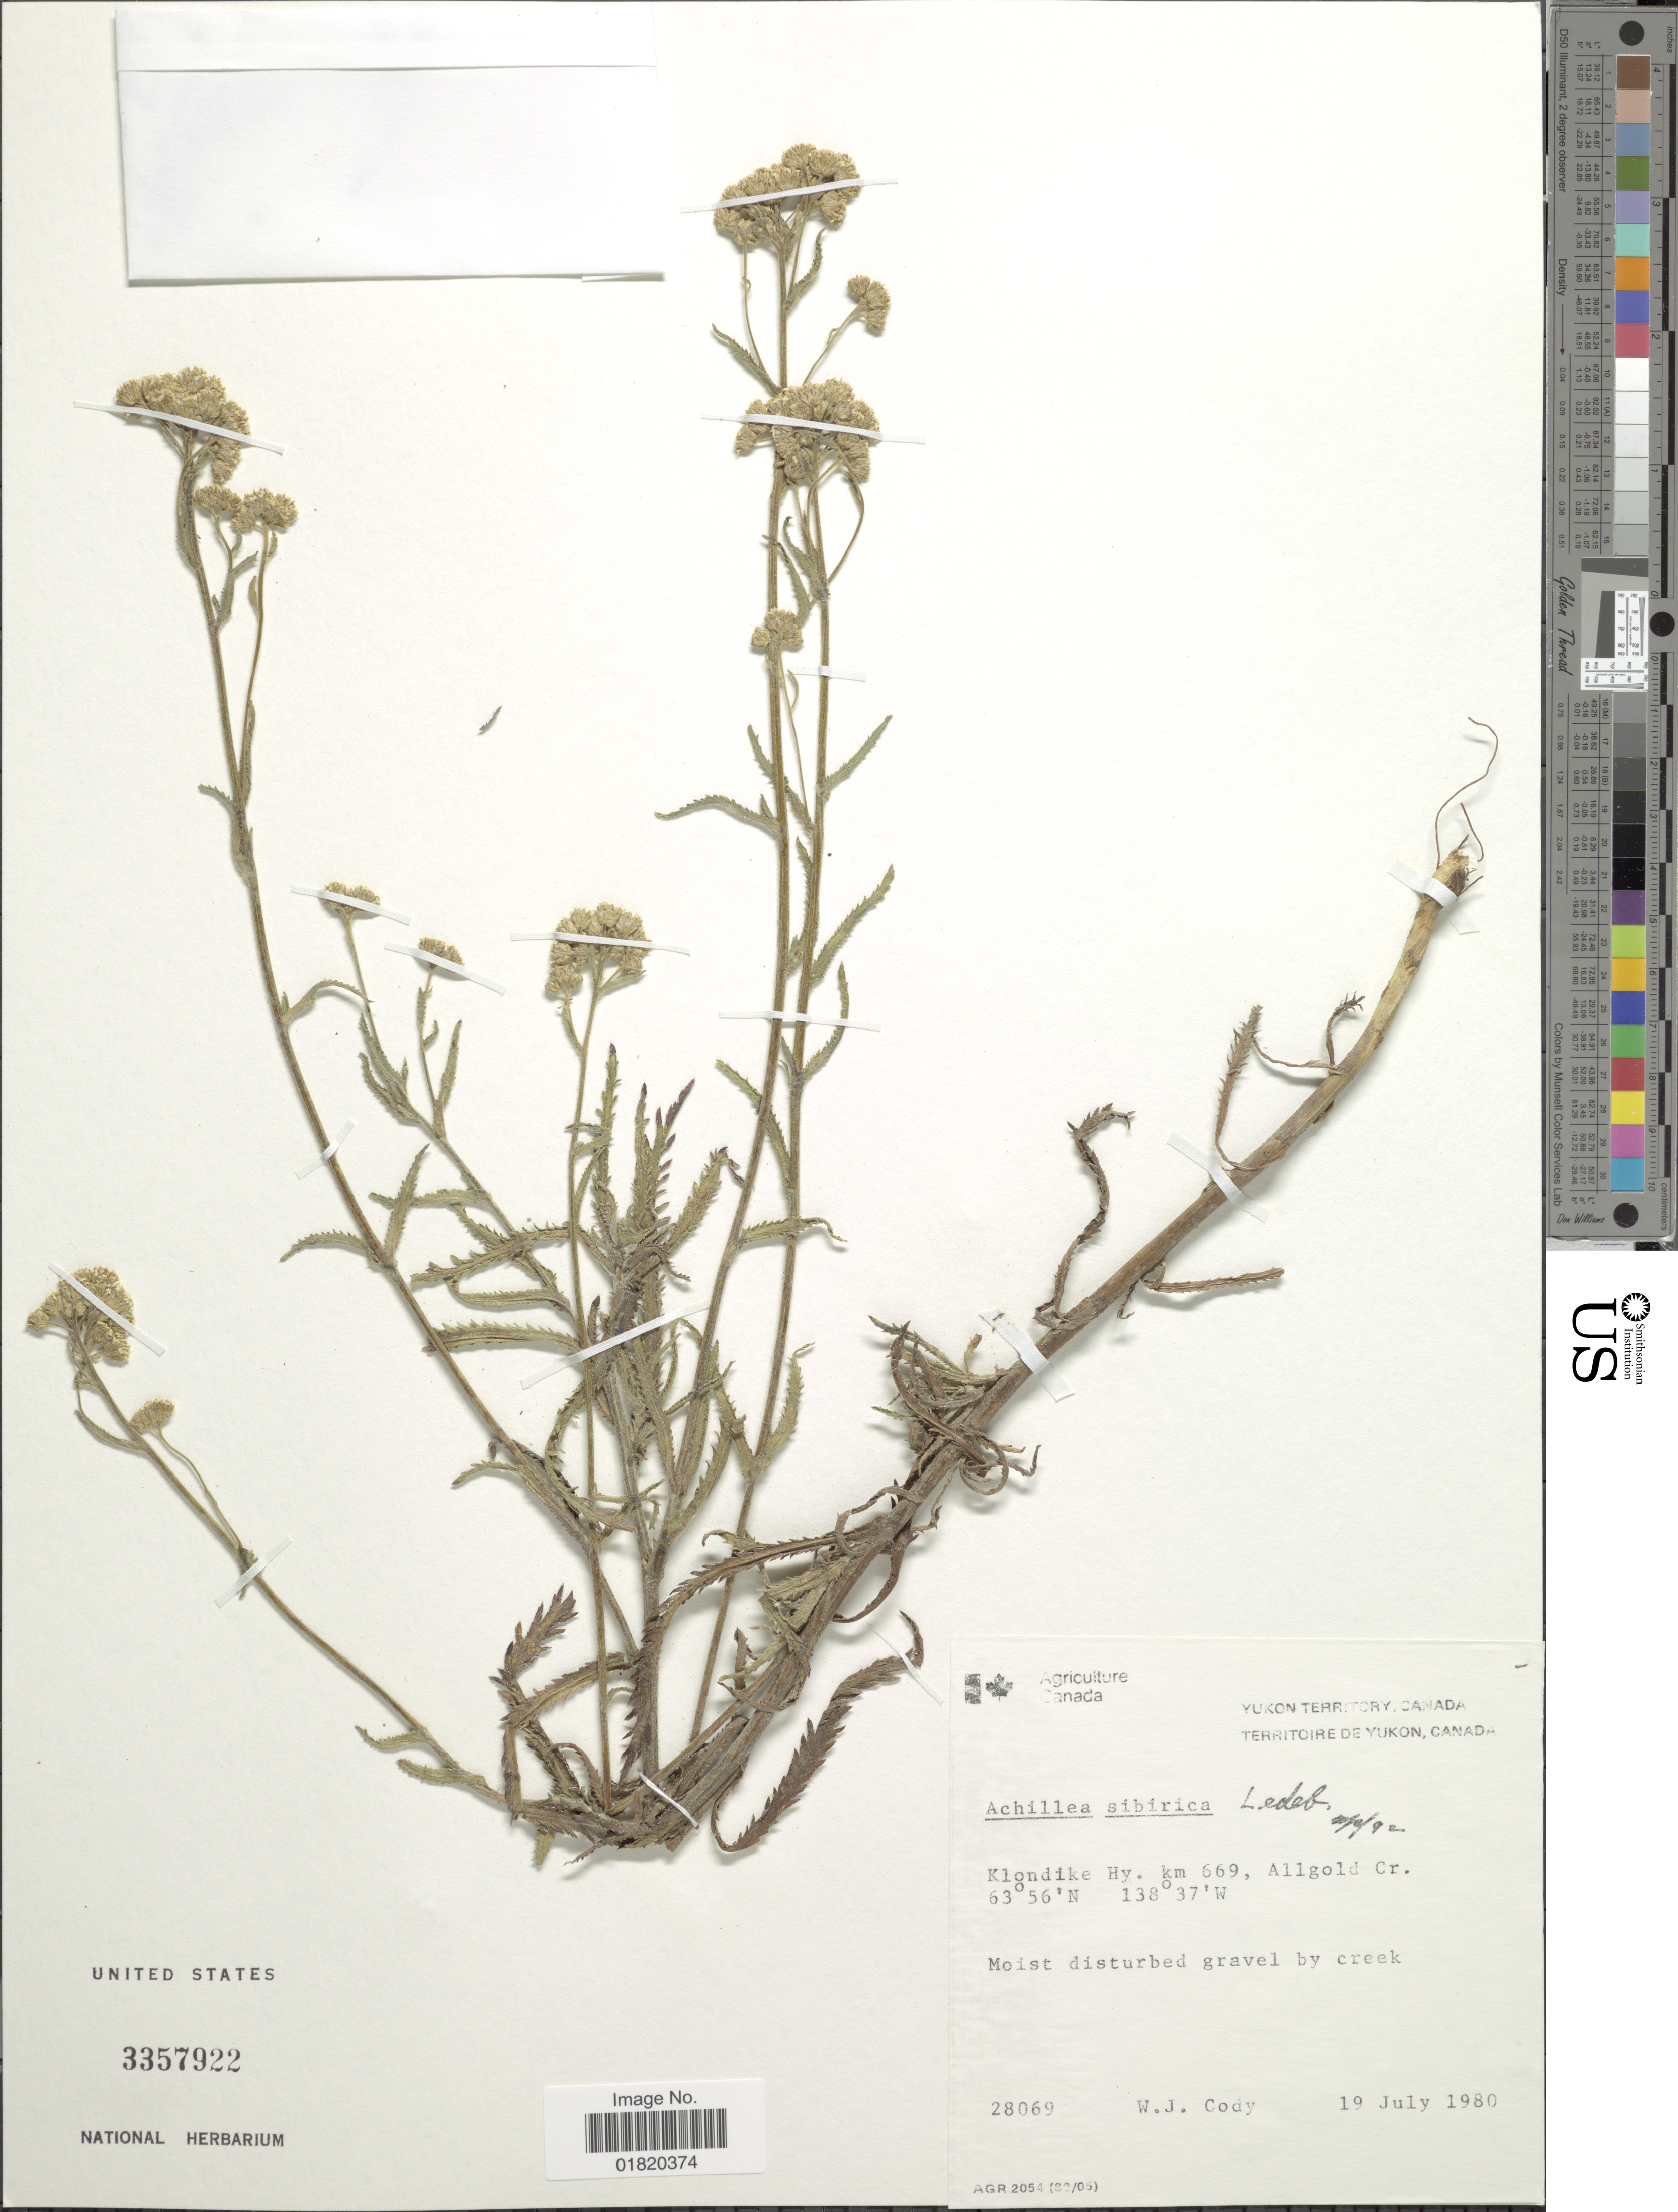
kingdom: Plantae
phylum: Tracheophyta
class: Magnoliopsida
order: Asterales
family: Asteraceae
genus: Achillea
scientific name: Achillea sibirica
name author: Ledeb.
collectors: W. Cody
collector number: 28069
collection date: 1980-07-19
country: Canada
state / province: Yukon Territory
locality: Klondike Hy. km 669, Allgold Cr.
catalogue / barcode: US 3357922